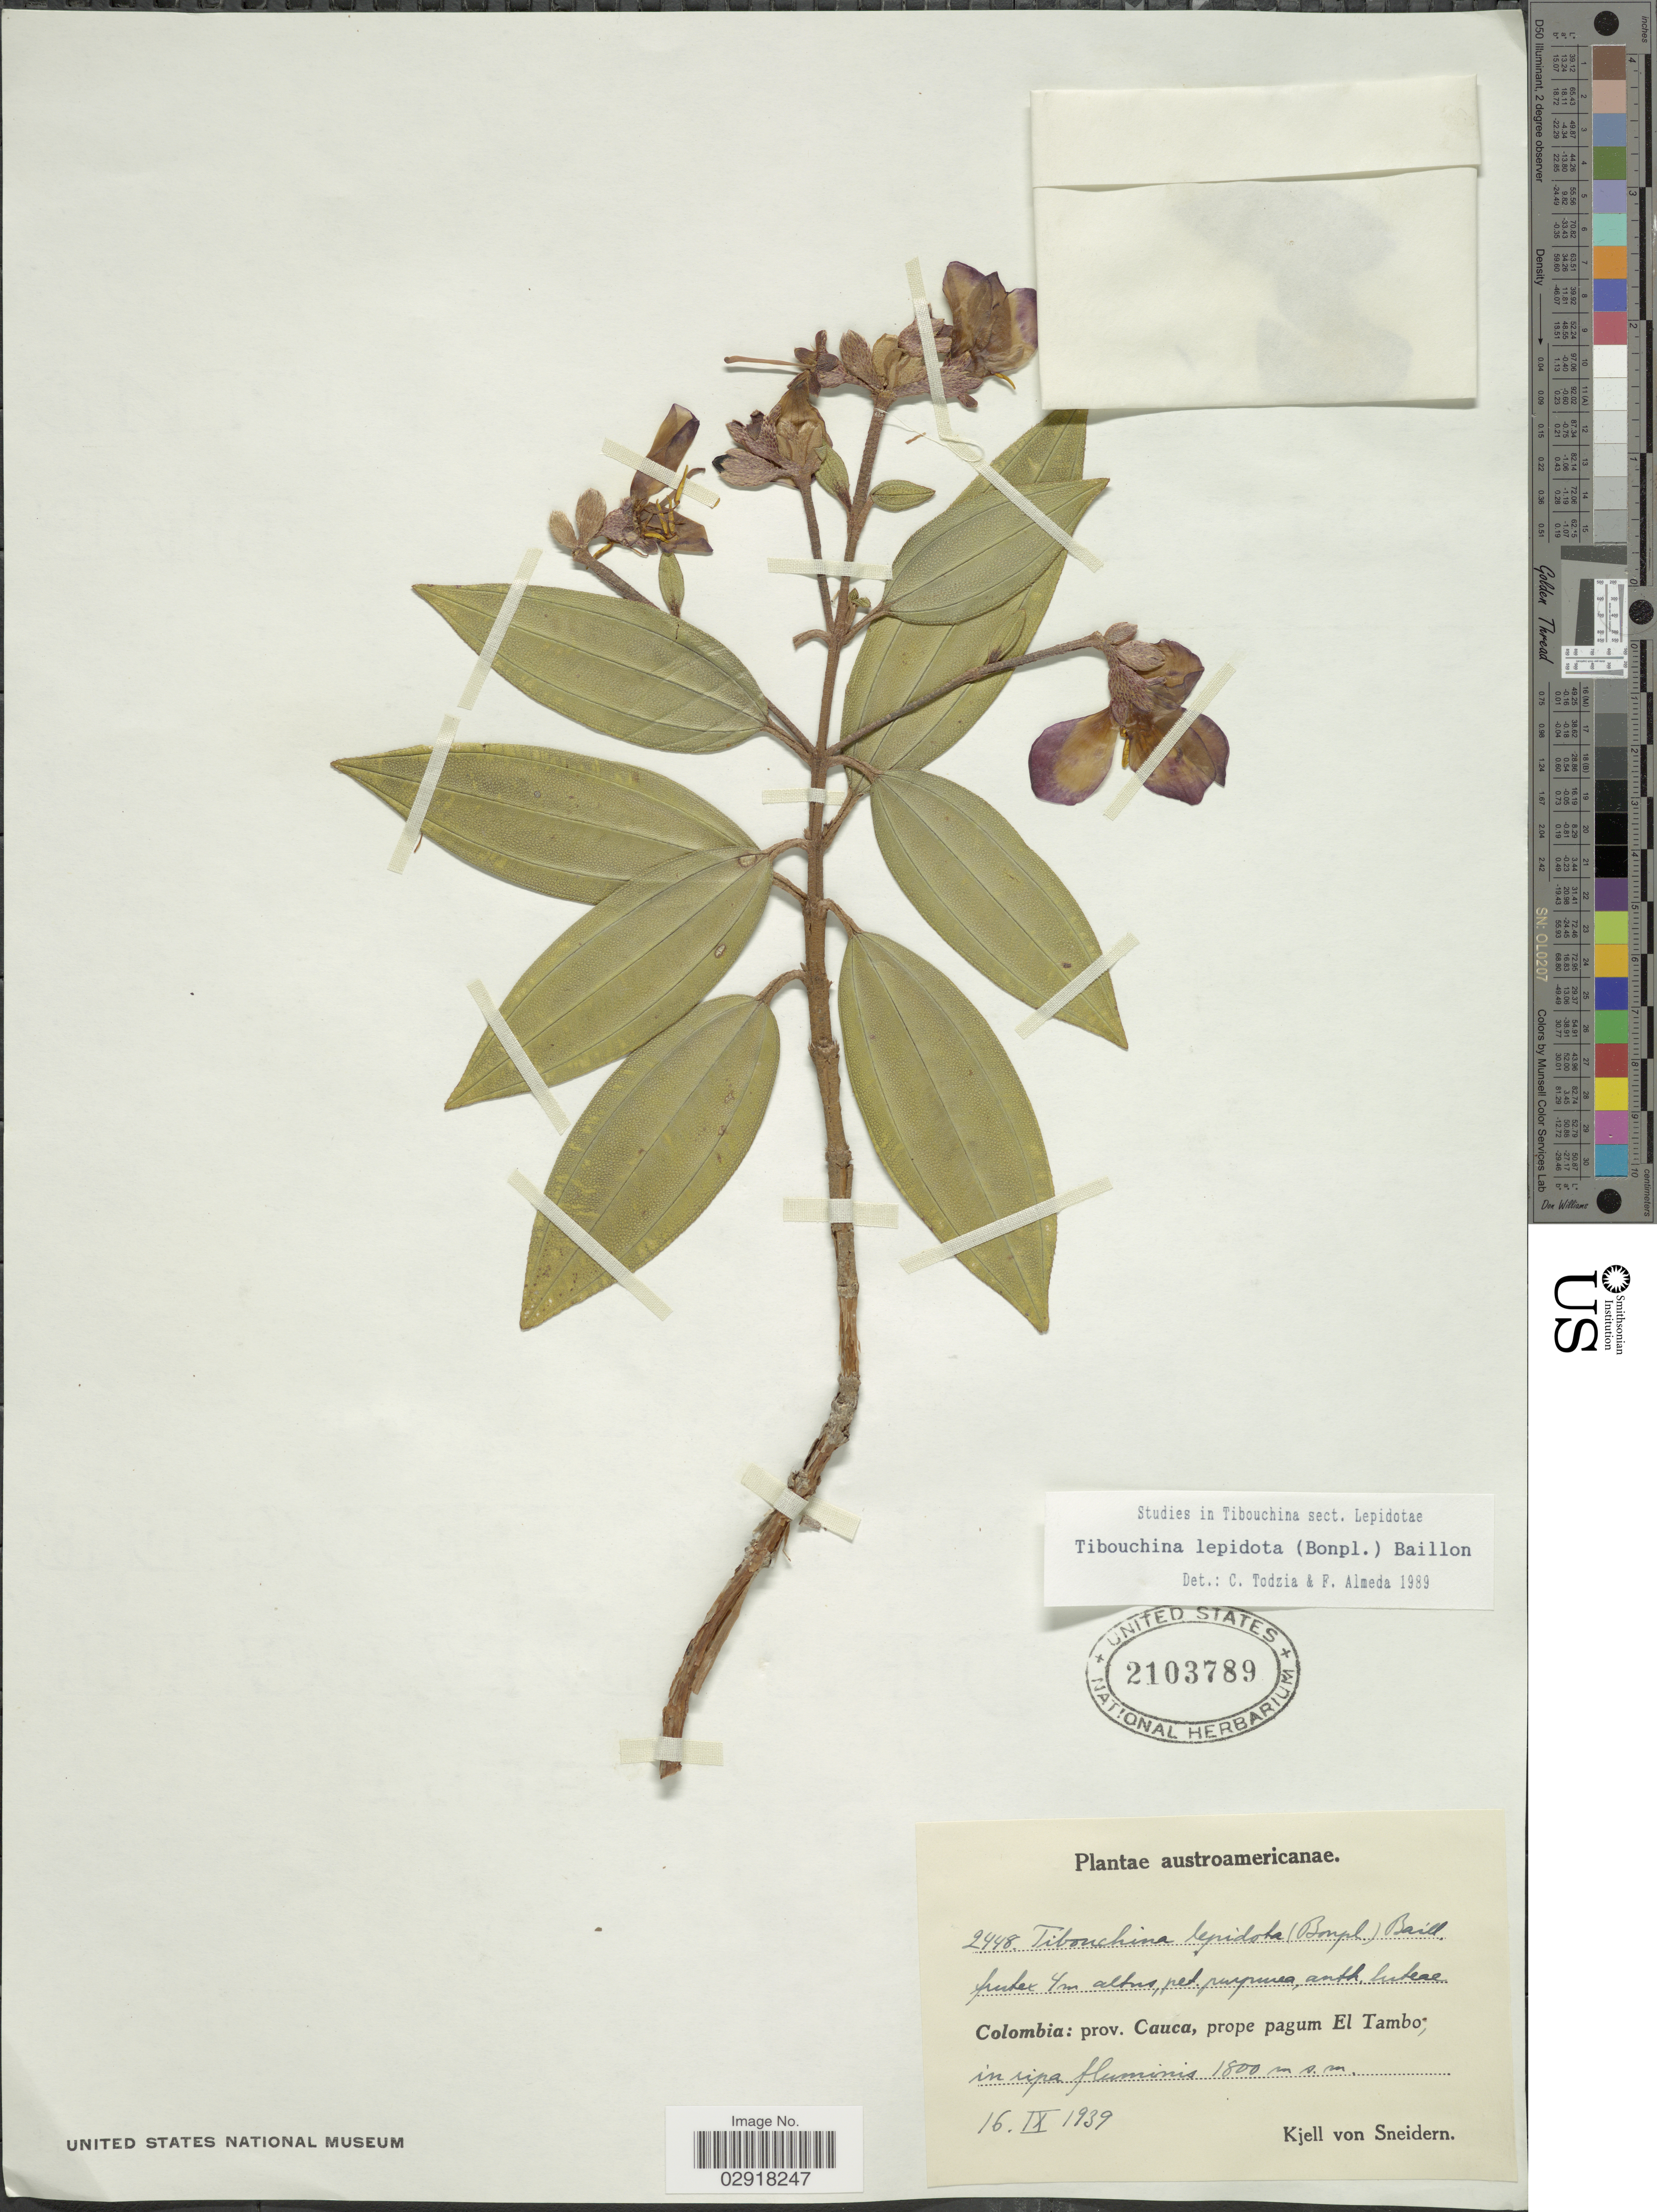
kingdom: Plantae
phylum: Tracheophyta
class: Magnoliopsida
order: Myrtales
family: Melastomataceae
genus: Andesanthus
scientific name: Andesanthus lepidotus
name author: (Humb. & Bonpl.) P.J.F. Guim. & Michelang.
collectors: K. von Sneidern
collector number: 2448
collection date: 1939-09-16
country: Colombia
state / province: Cauca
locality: Prope pagum El Tambo.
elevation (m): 1800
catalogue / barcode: US 2103789